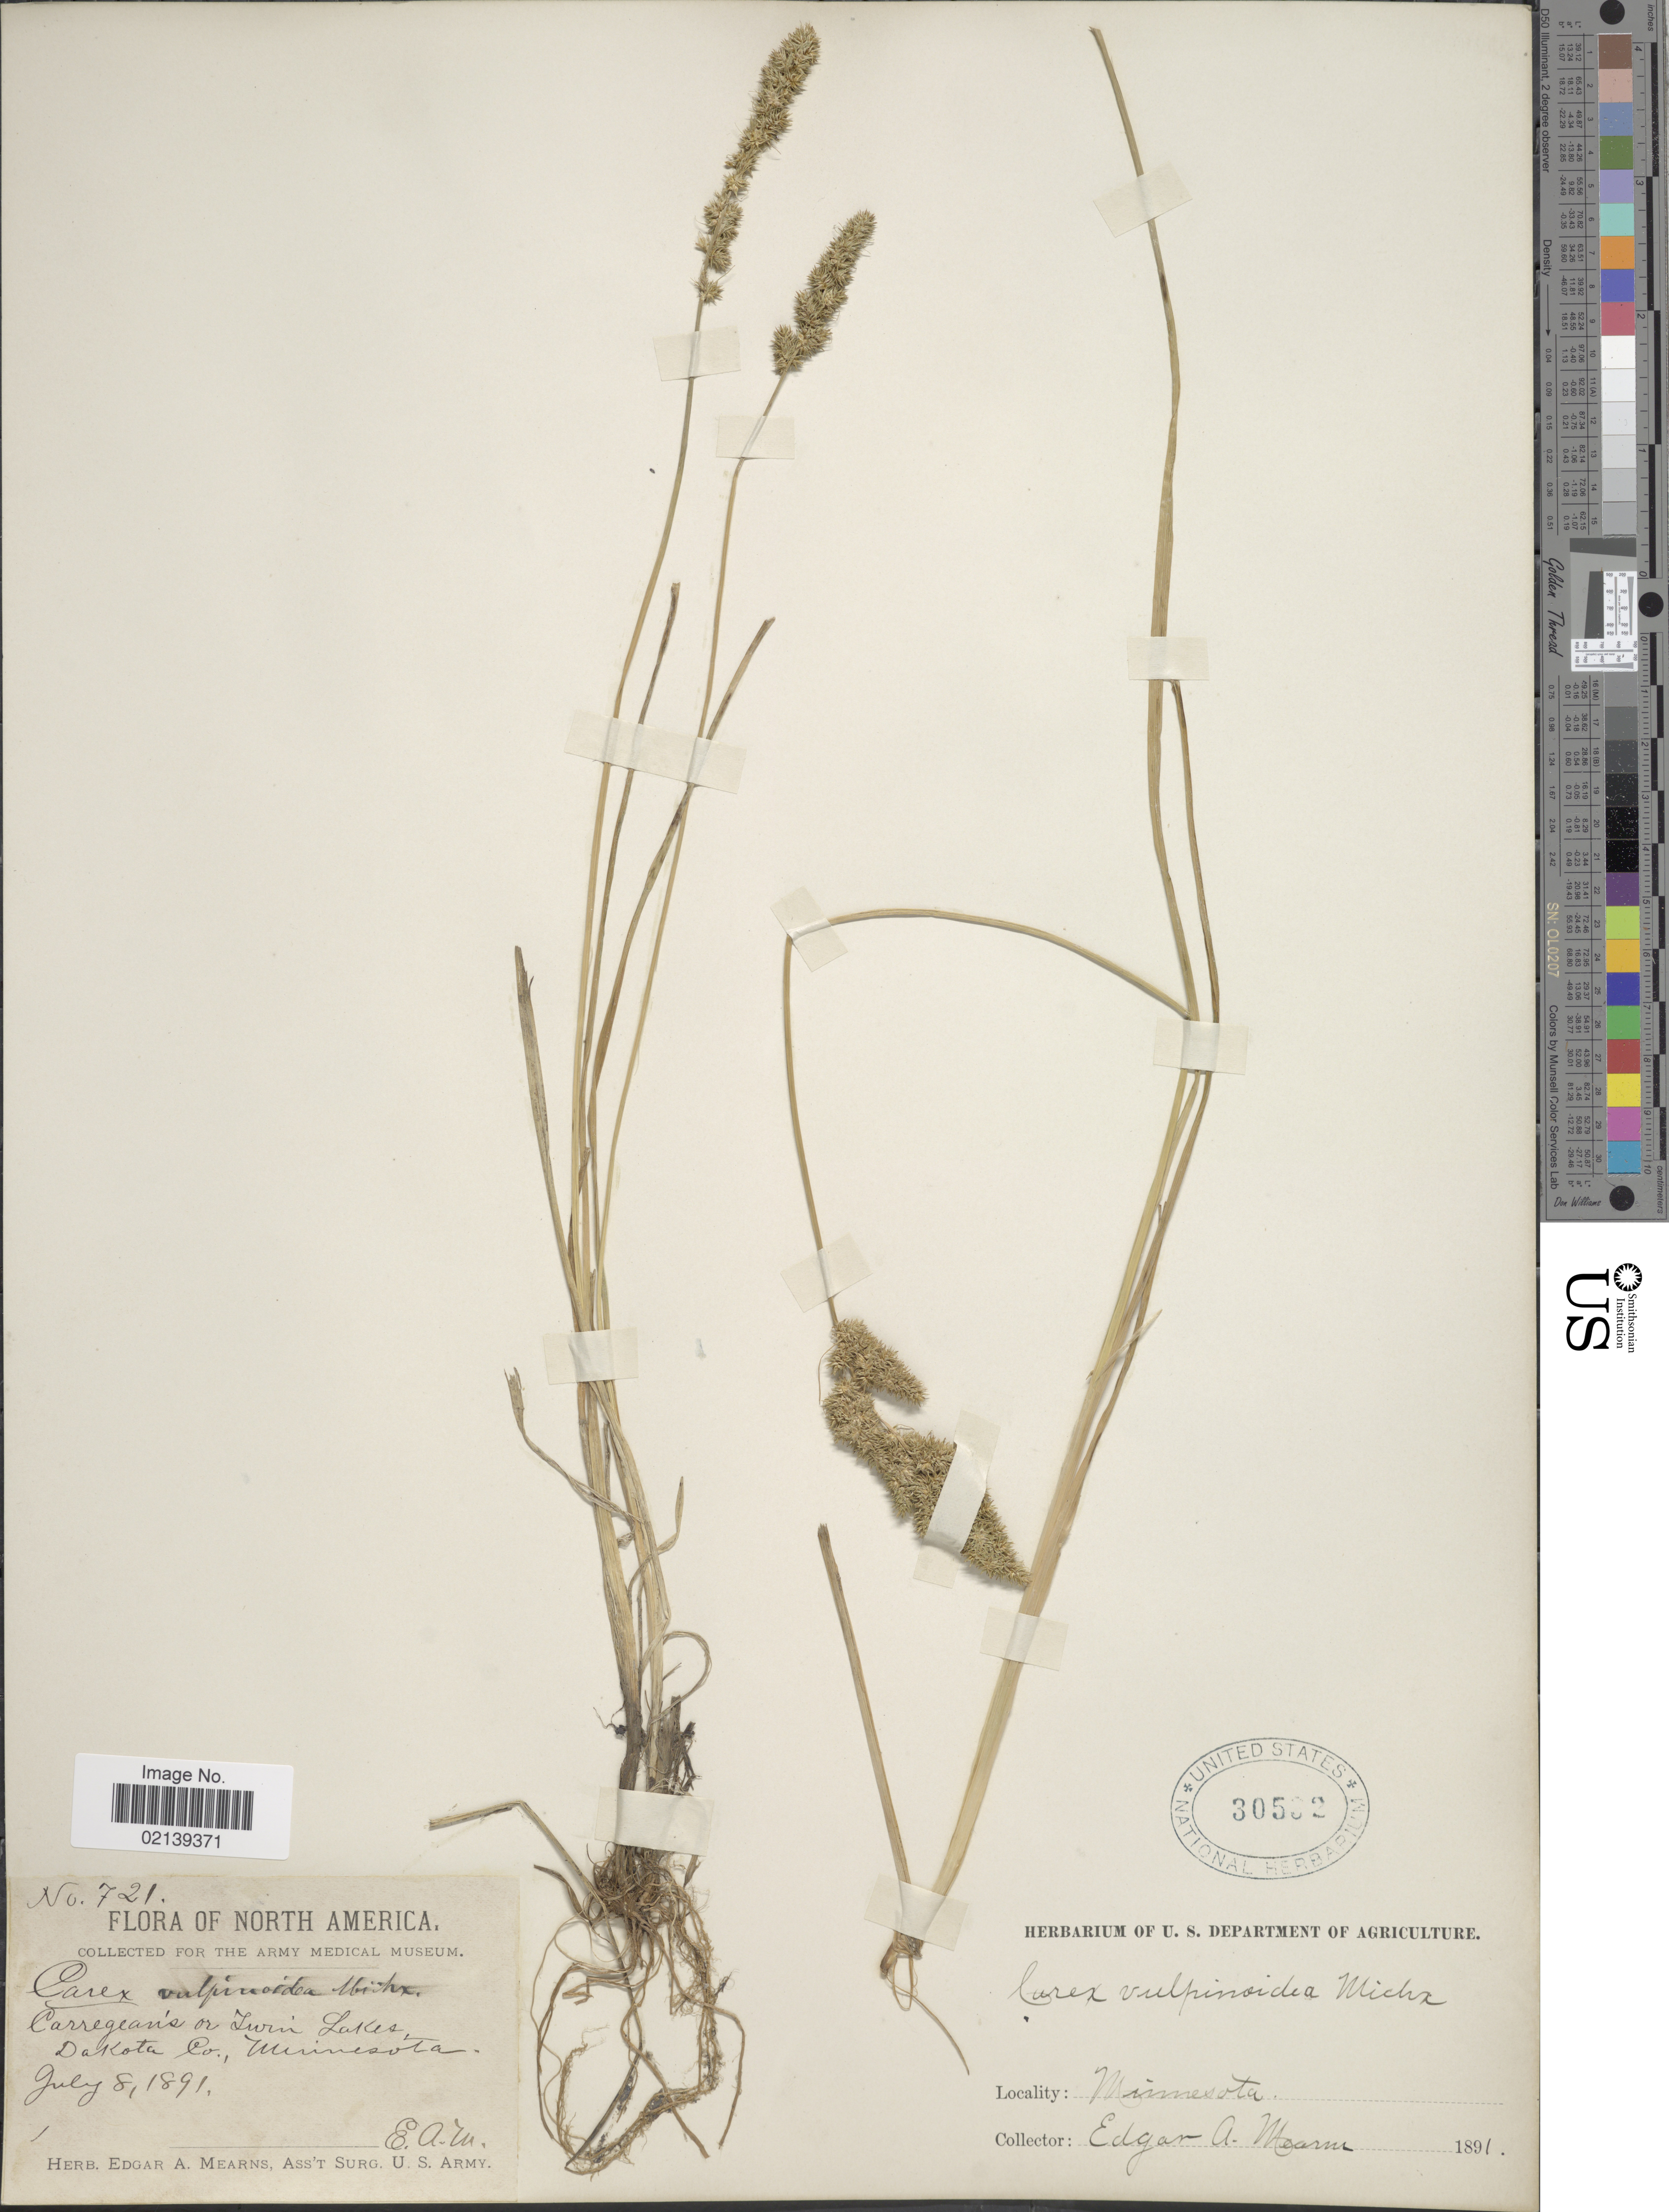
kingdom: Plantae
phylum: Tracheophyta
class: Liliopsida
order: Poales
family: Cyperaceae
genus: Carex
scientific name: Carex vulpinoidea Michx.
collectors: E. A. Mearns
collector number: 721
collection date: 1891-07-08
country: United States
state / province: Minnesota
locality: Carregean's or Twin Lakes, Dakota Co., Minnesota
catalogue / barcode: US 30532